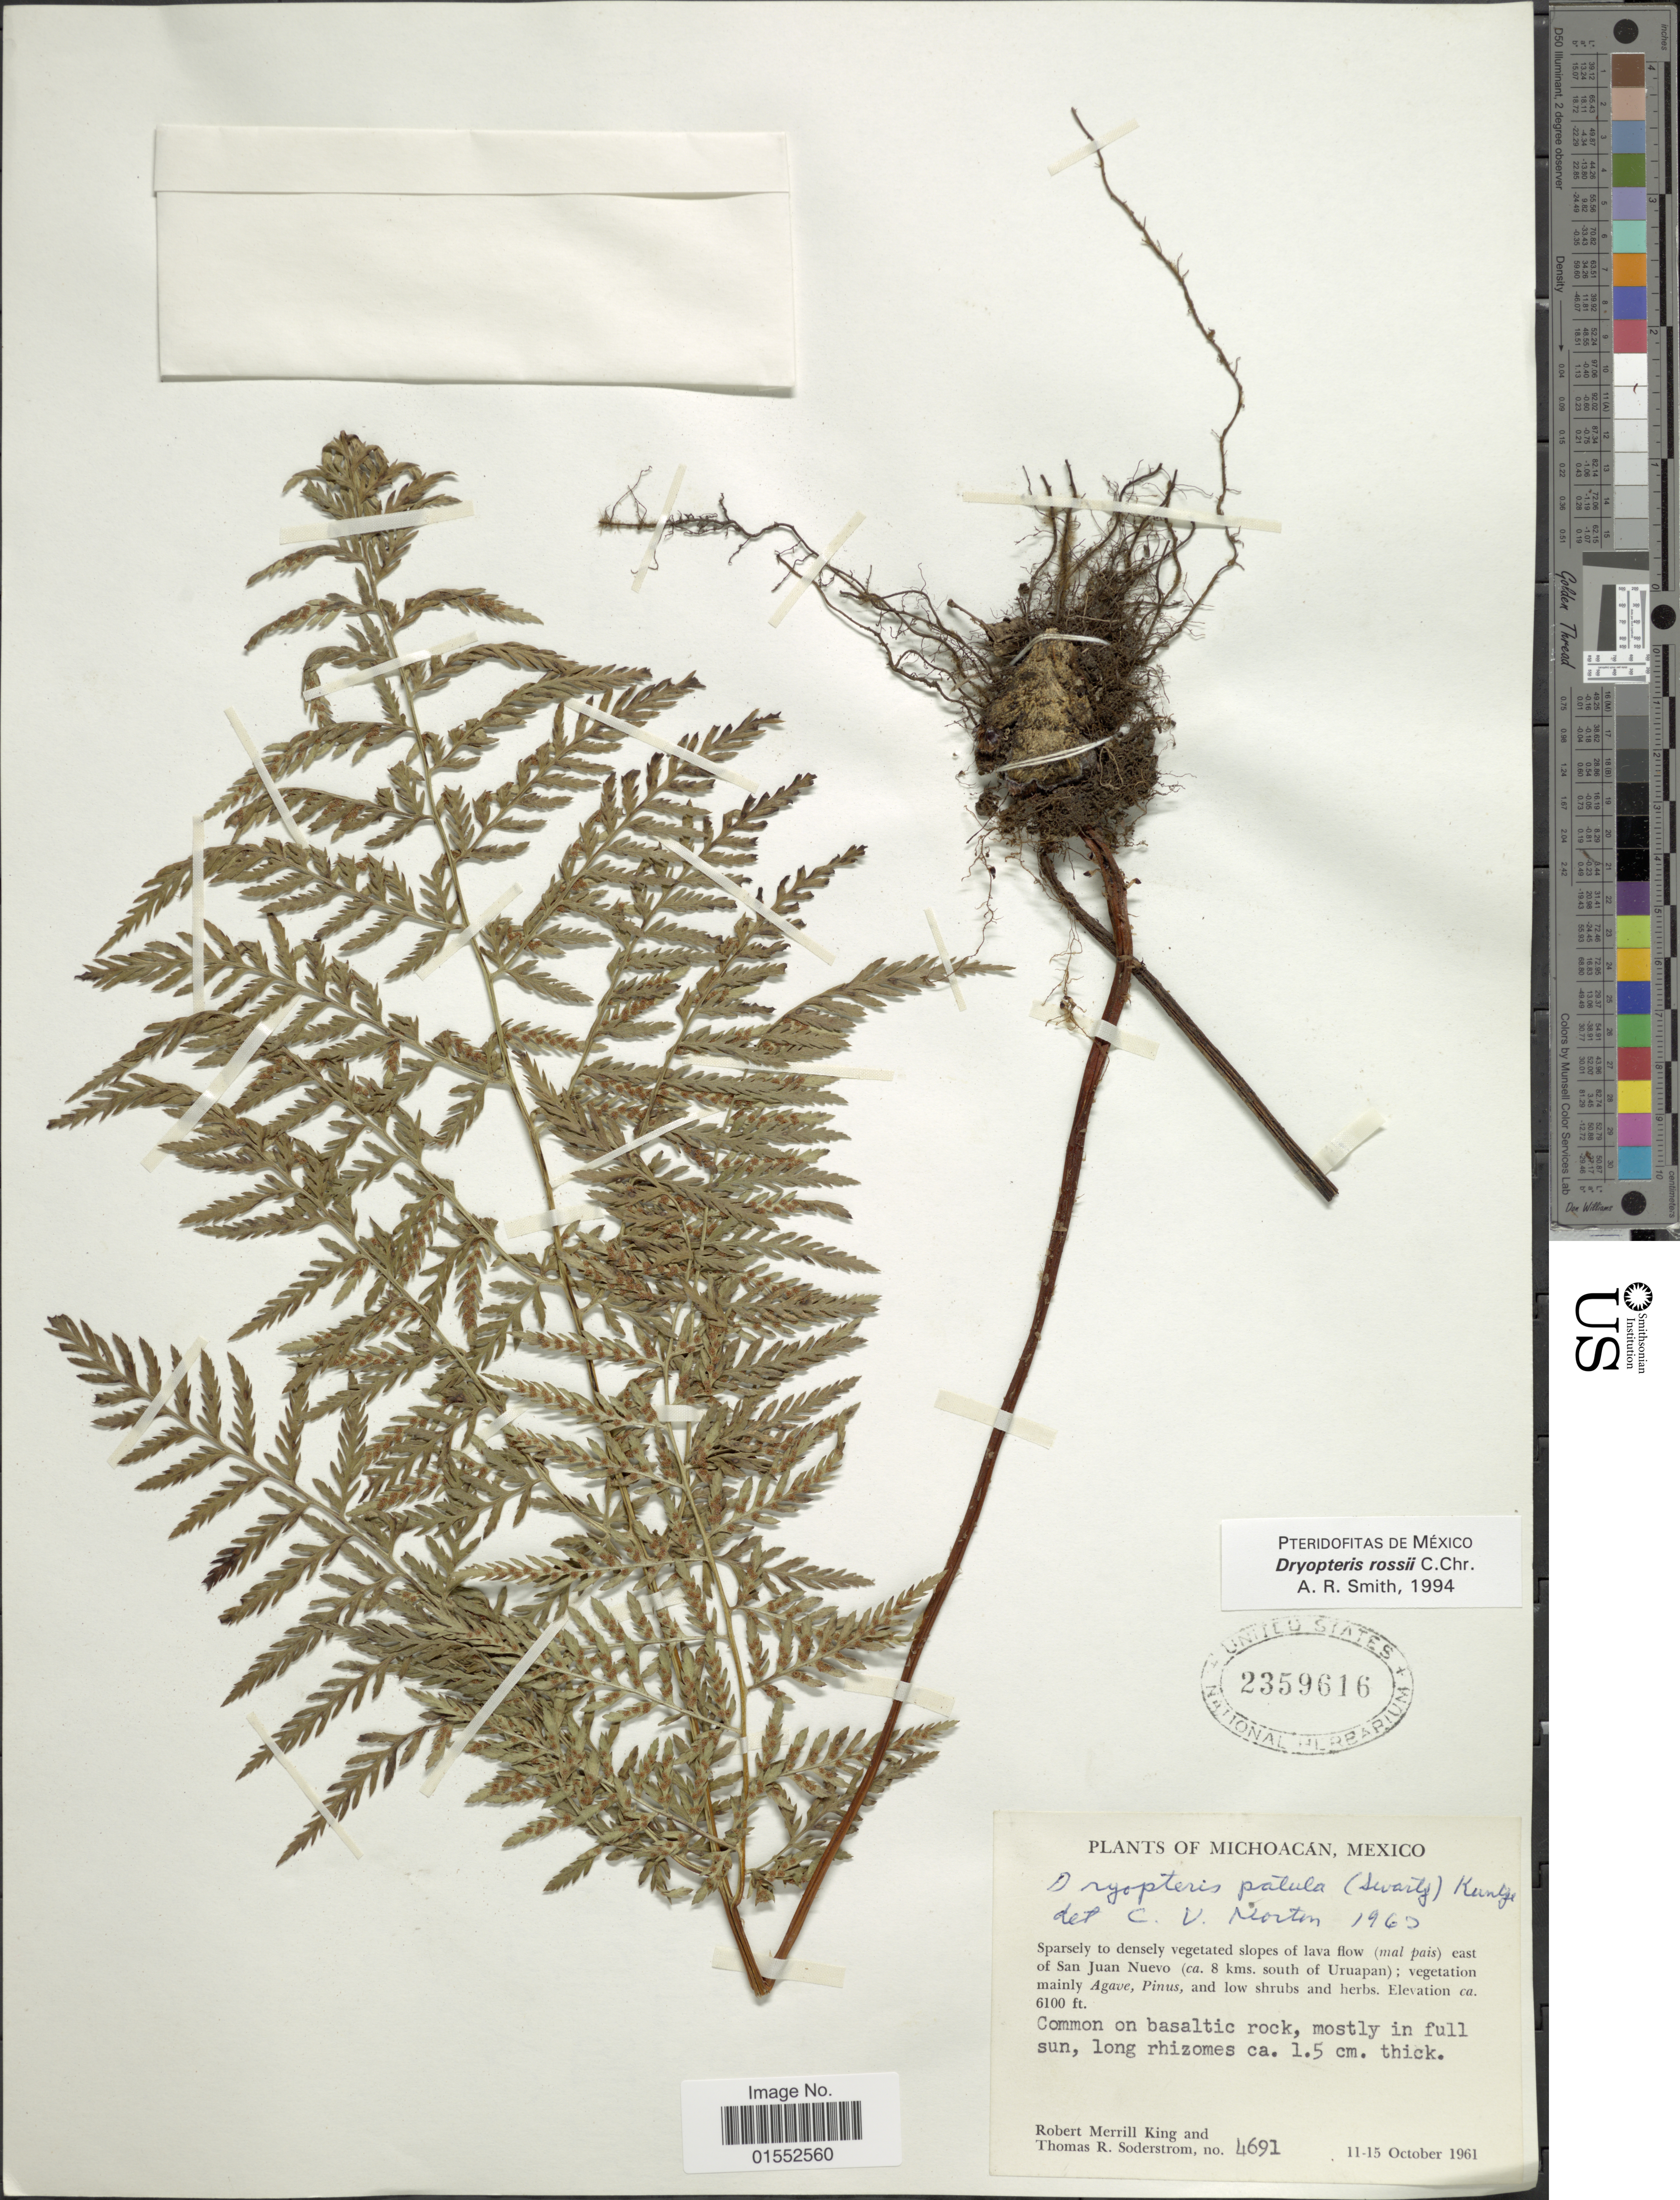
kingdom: Plantae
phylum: Tracheophyta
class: Polypodiopsida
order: Polypodiales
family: Dryopteridaceae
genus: Dryopteris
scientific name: Dryopteris rossii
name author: C. Chr.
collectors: R. M. King & T. R. Soderstrom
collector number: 4691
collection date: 1961-10-11/1961-10-15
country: Mexico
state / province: Michoacán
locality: Michoacan, Mexico. Sparsely to densely vegetated slopes of lava flow (mal pais) east of San Nuevo (8kms south of Uruapan)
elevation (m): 1859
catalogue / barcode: US 2359616